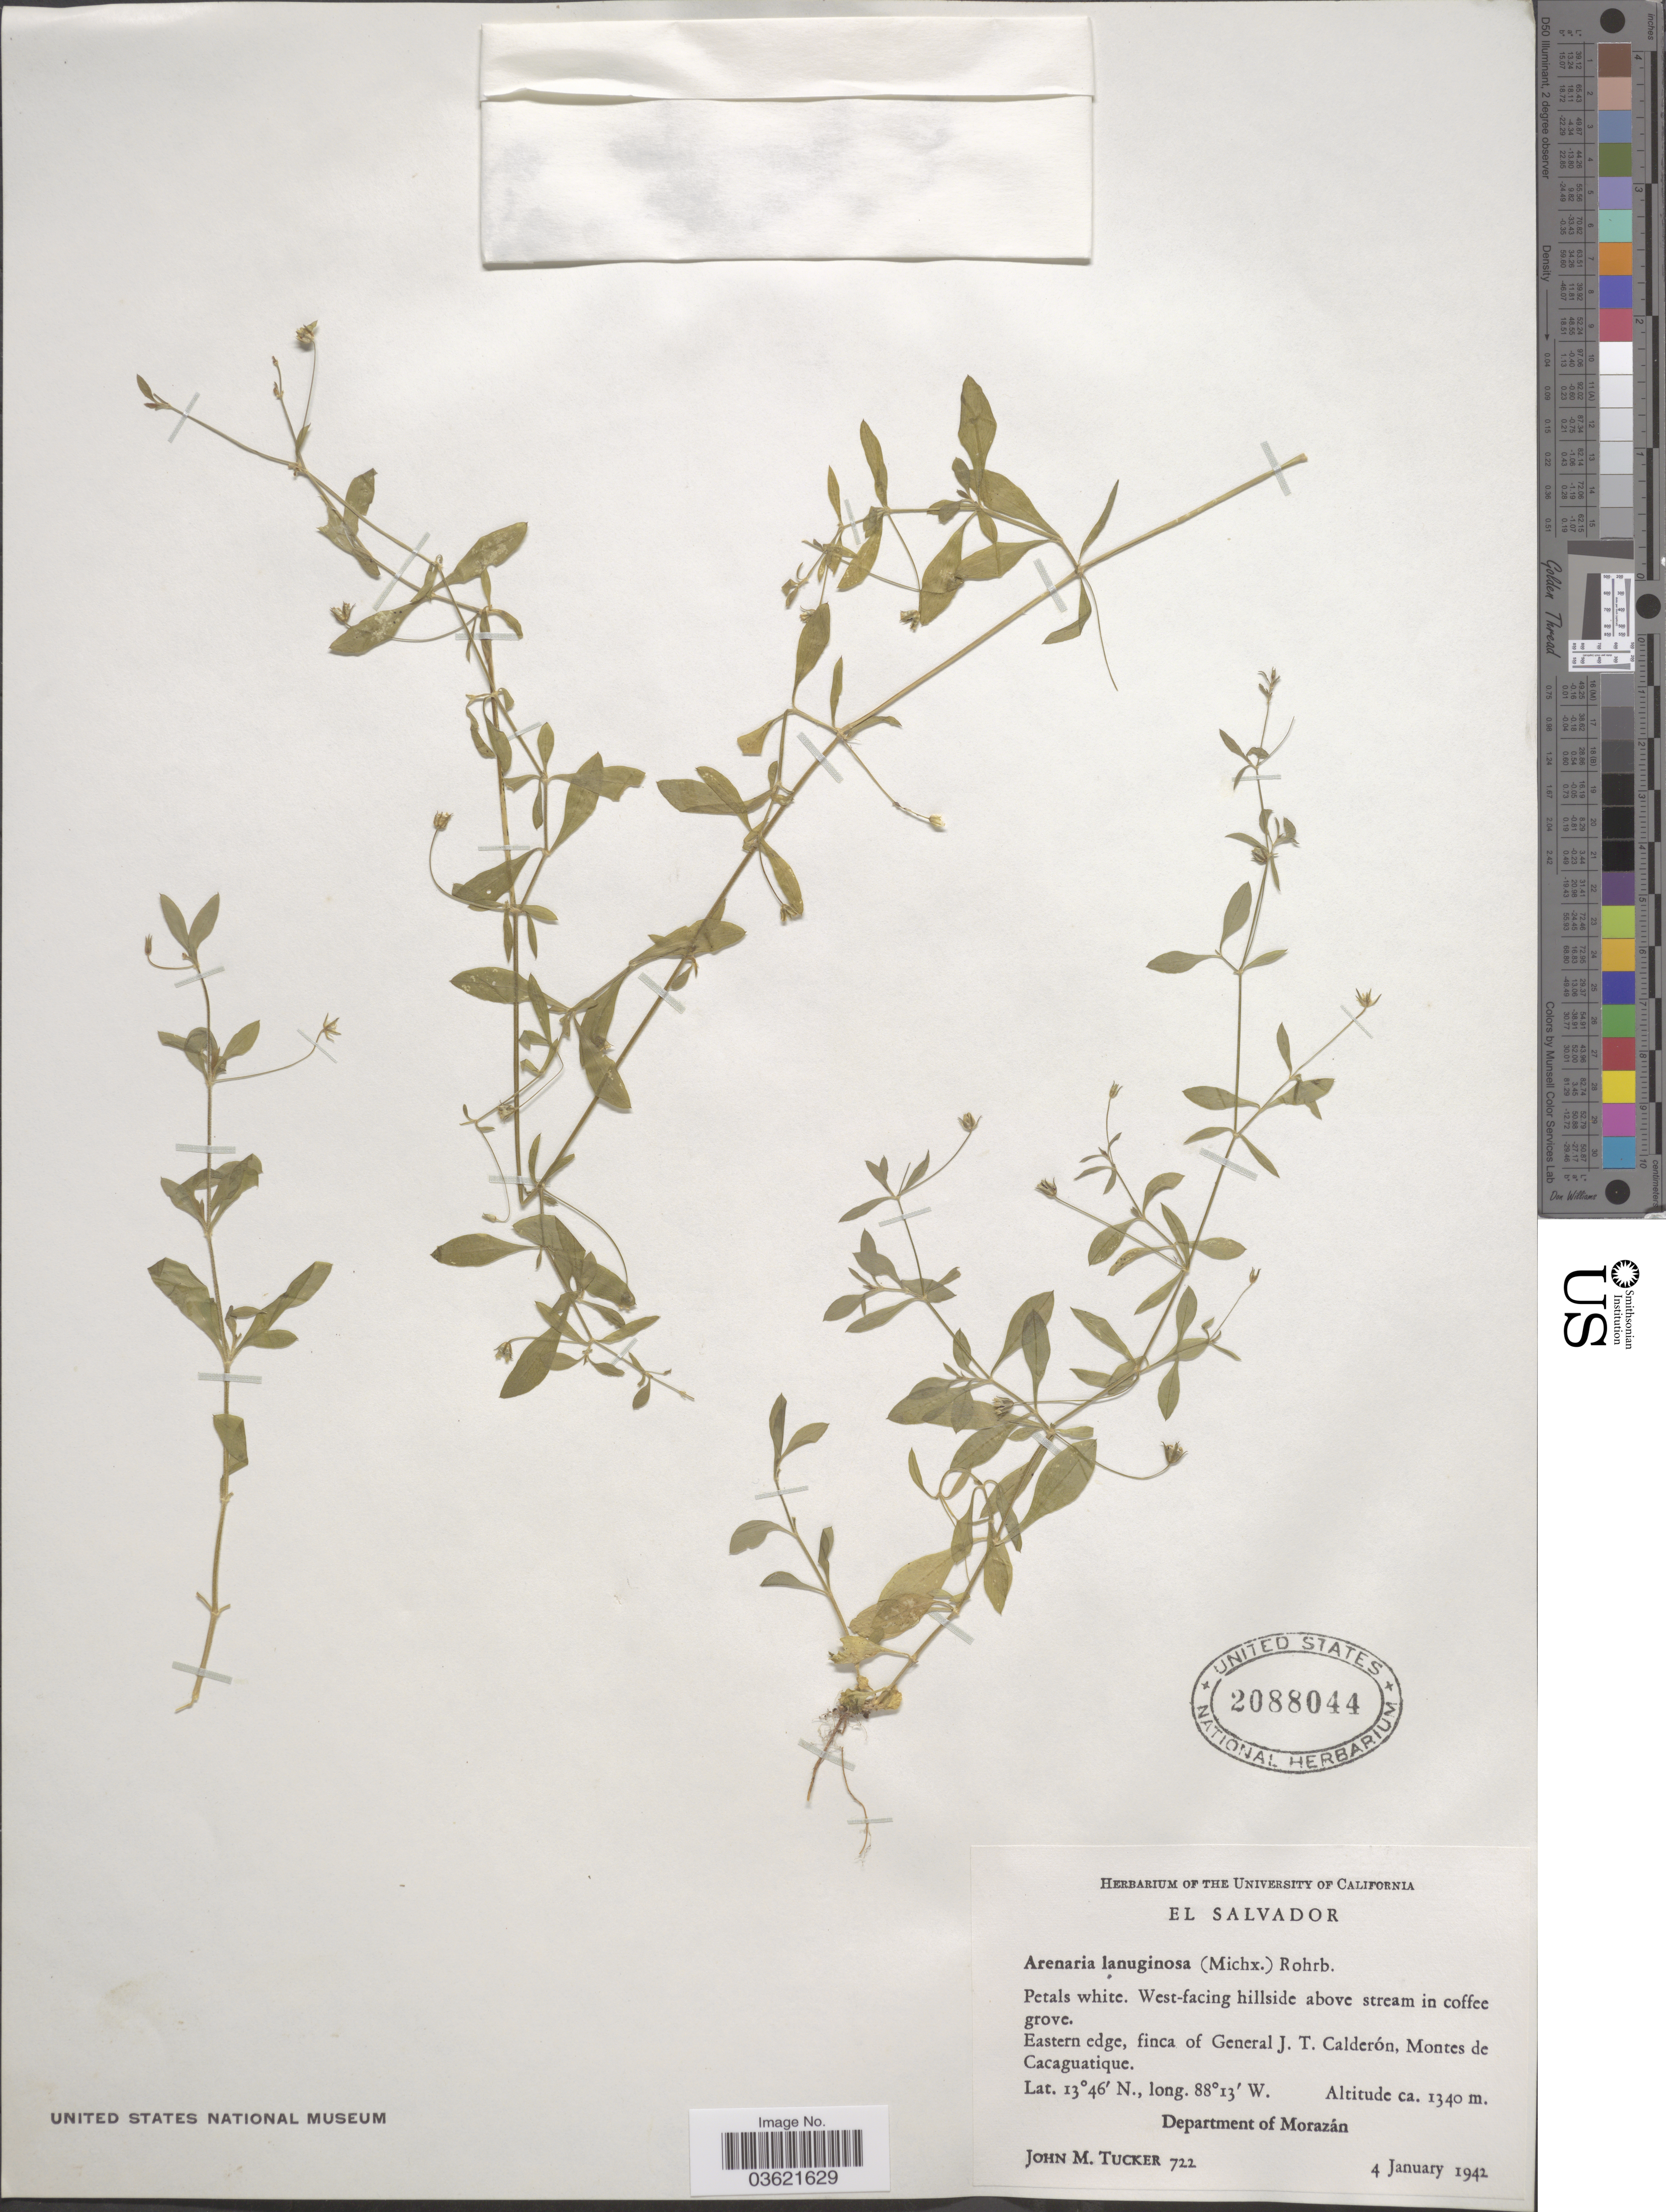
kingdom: Plantae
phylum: Tracheophyta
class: Magnoliopsida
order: Caryophyllales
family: Caryophyllaceae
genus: Arenaria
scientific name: Arenaria lanuginosa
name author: (Michx.) Rohrb.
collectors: J. M. Tucker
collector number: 722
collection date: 1942-01-04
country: Honduras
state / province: Fco. Morazán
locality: Eastern edge, finca of General J. T. Canderón, Montes de Cacaguatique. Department of Morazán.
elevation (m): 1340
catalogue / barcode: US 2088044